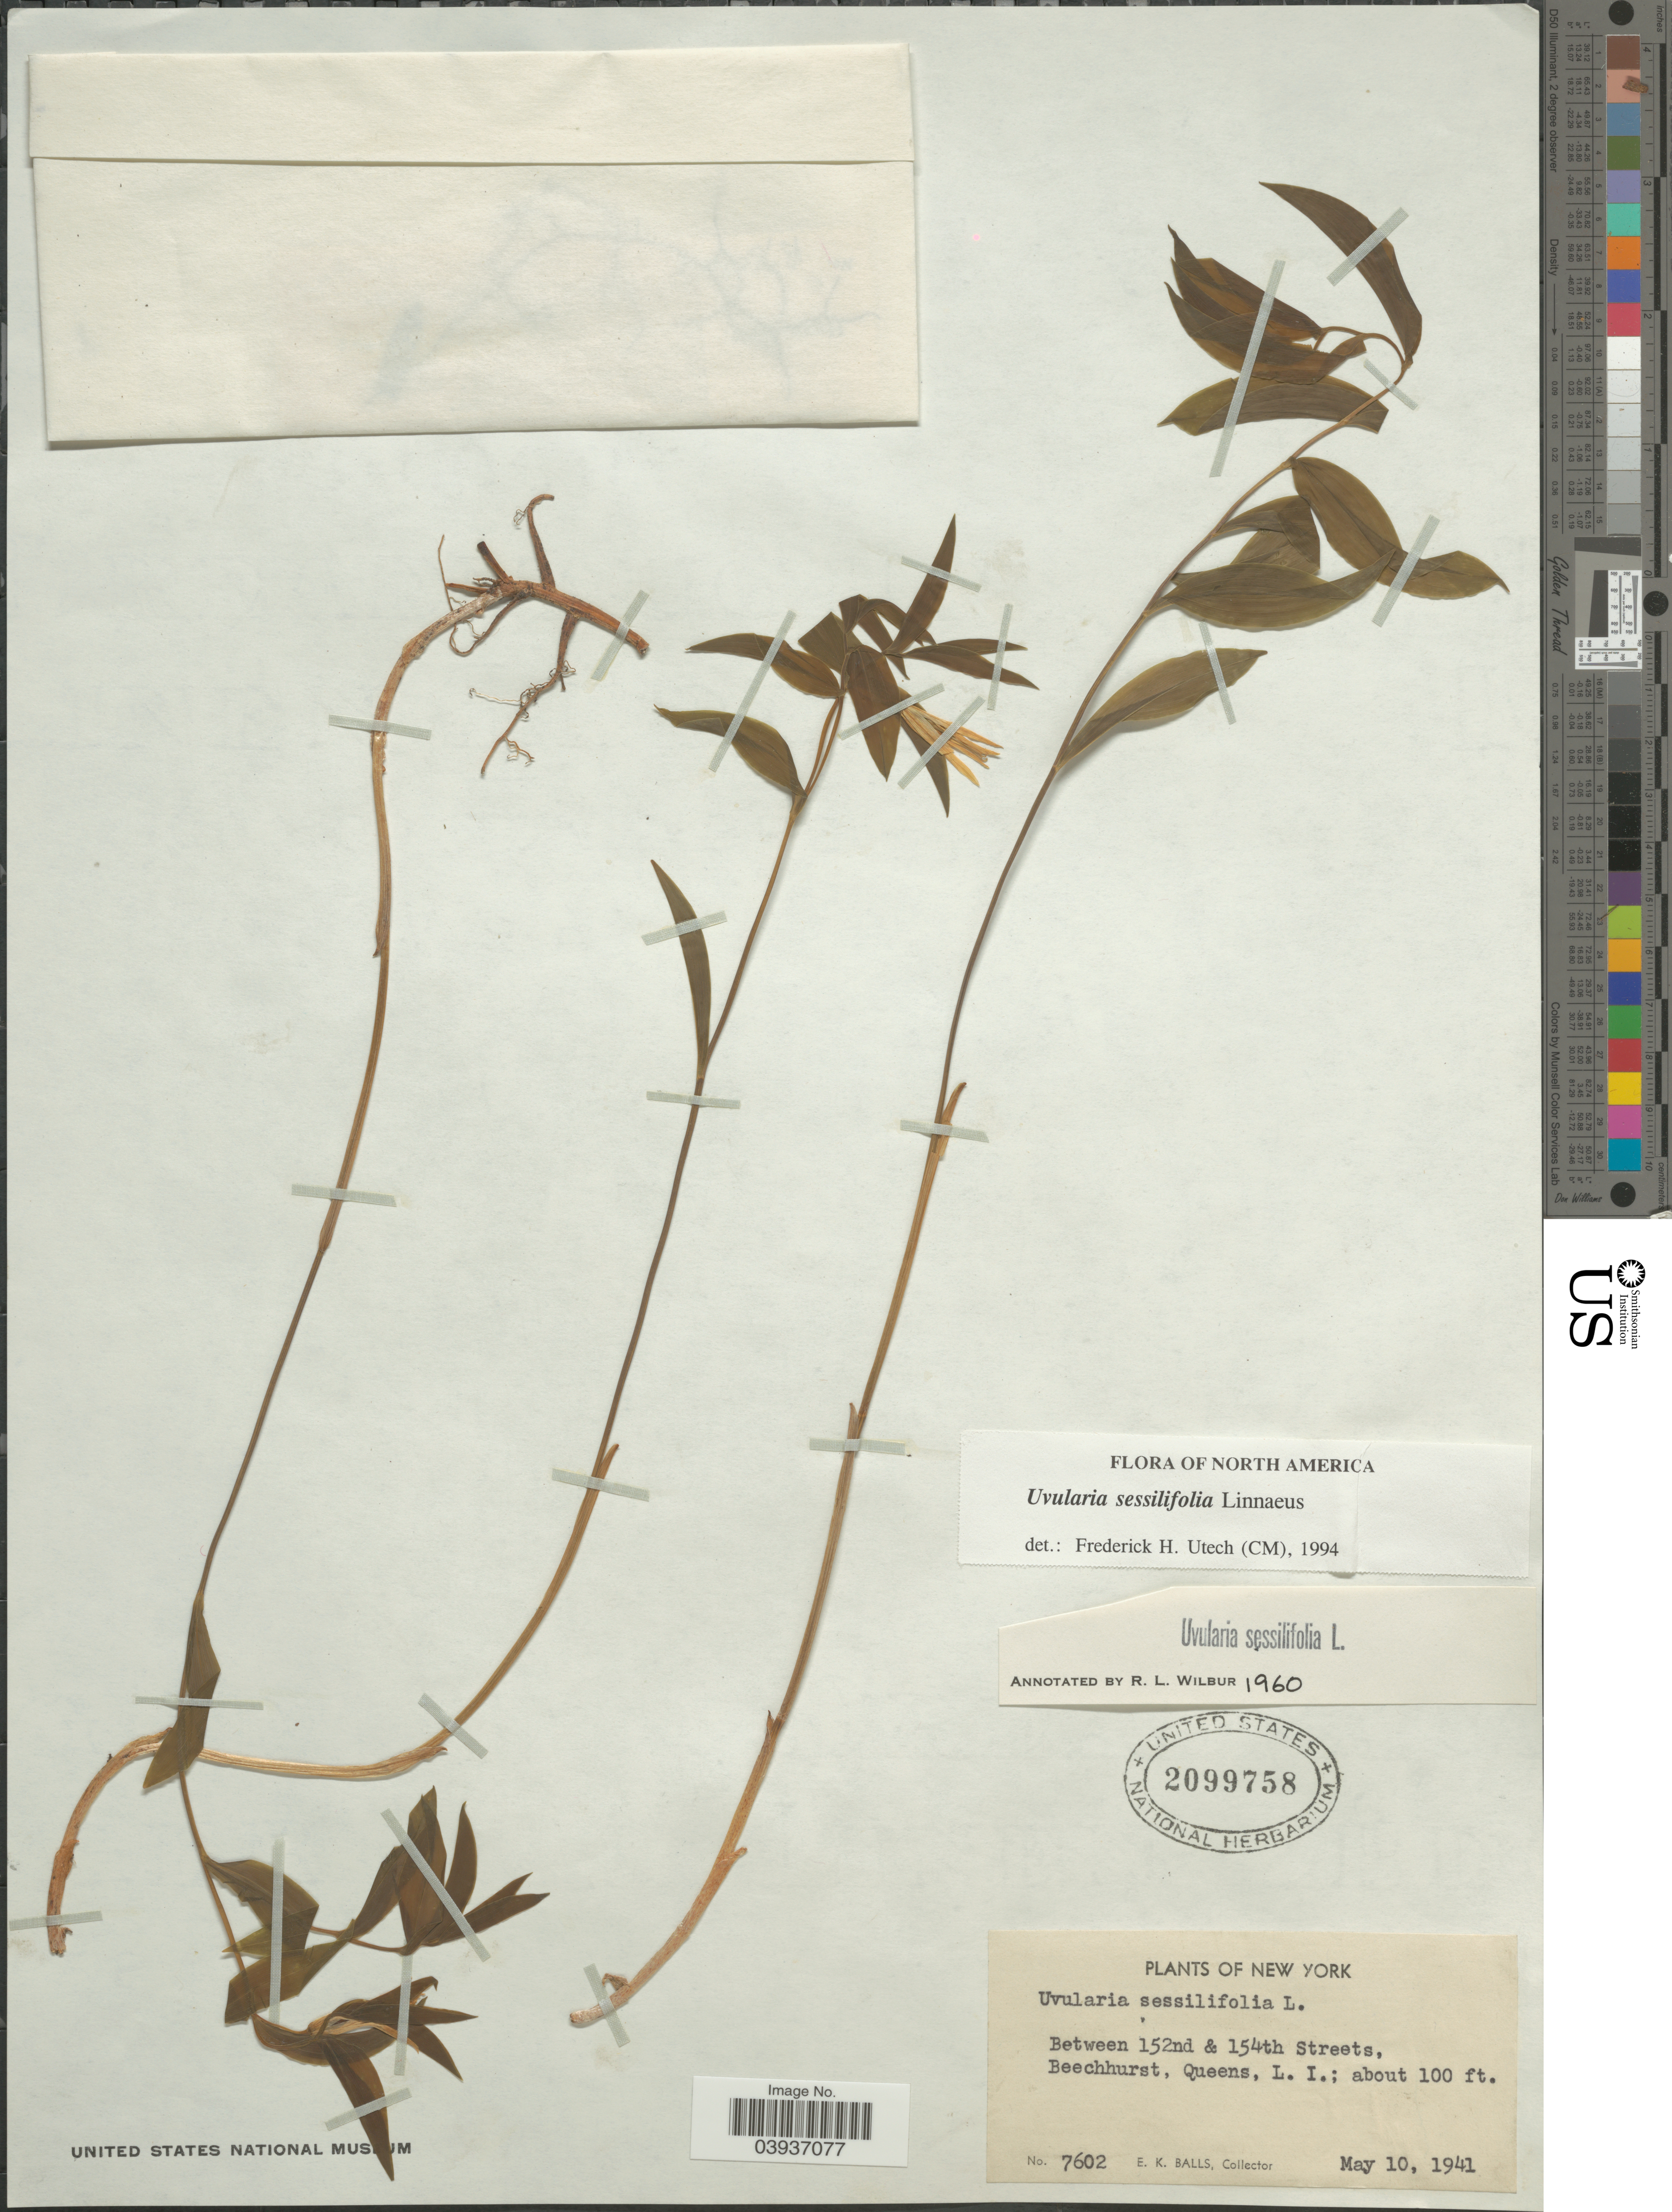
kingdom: Plantae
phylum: Tracheophyta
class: Liliopsida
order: Liliales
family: Colchicaceae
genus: Uvularia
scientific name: Uvularia sessilifolia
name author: L.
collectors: E. K. Balls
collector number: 7602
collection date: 1941-05-10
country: United States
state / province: New York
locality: Between 152nd & 154th Streets, Beechhurst, Queens, L. I.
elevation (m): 30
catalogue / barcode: US 2099758